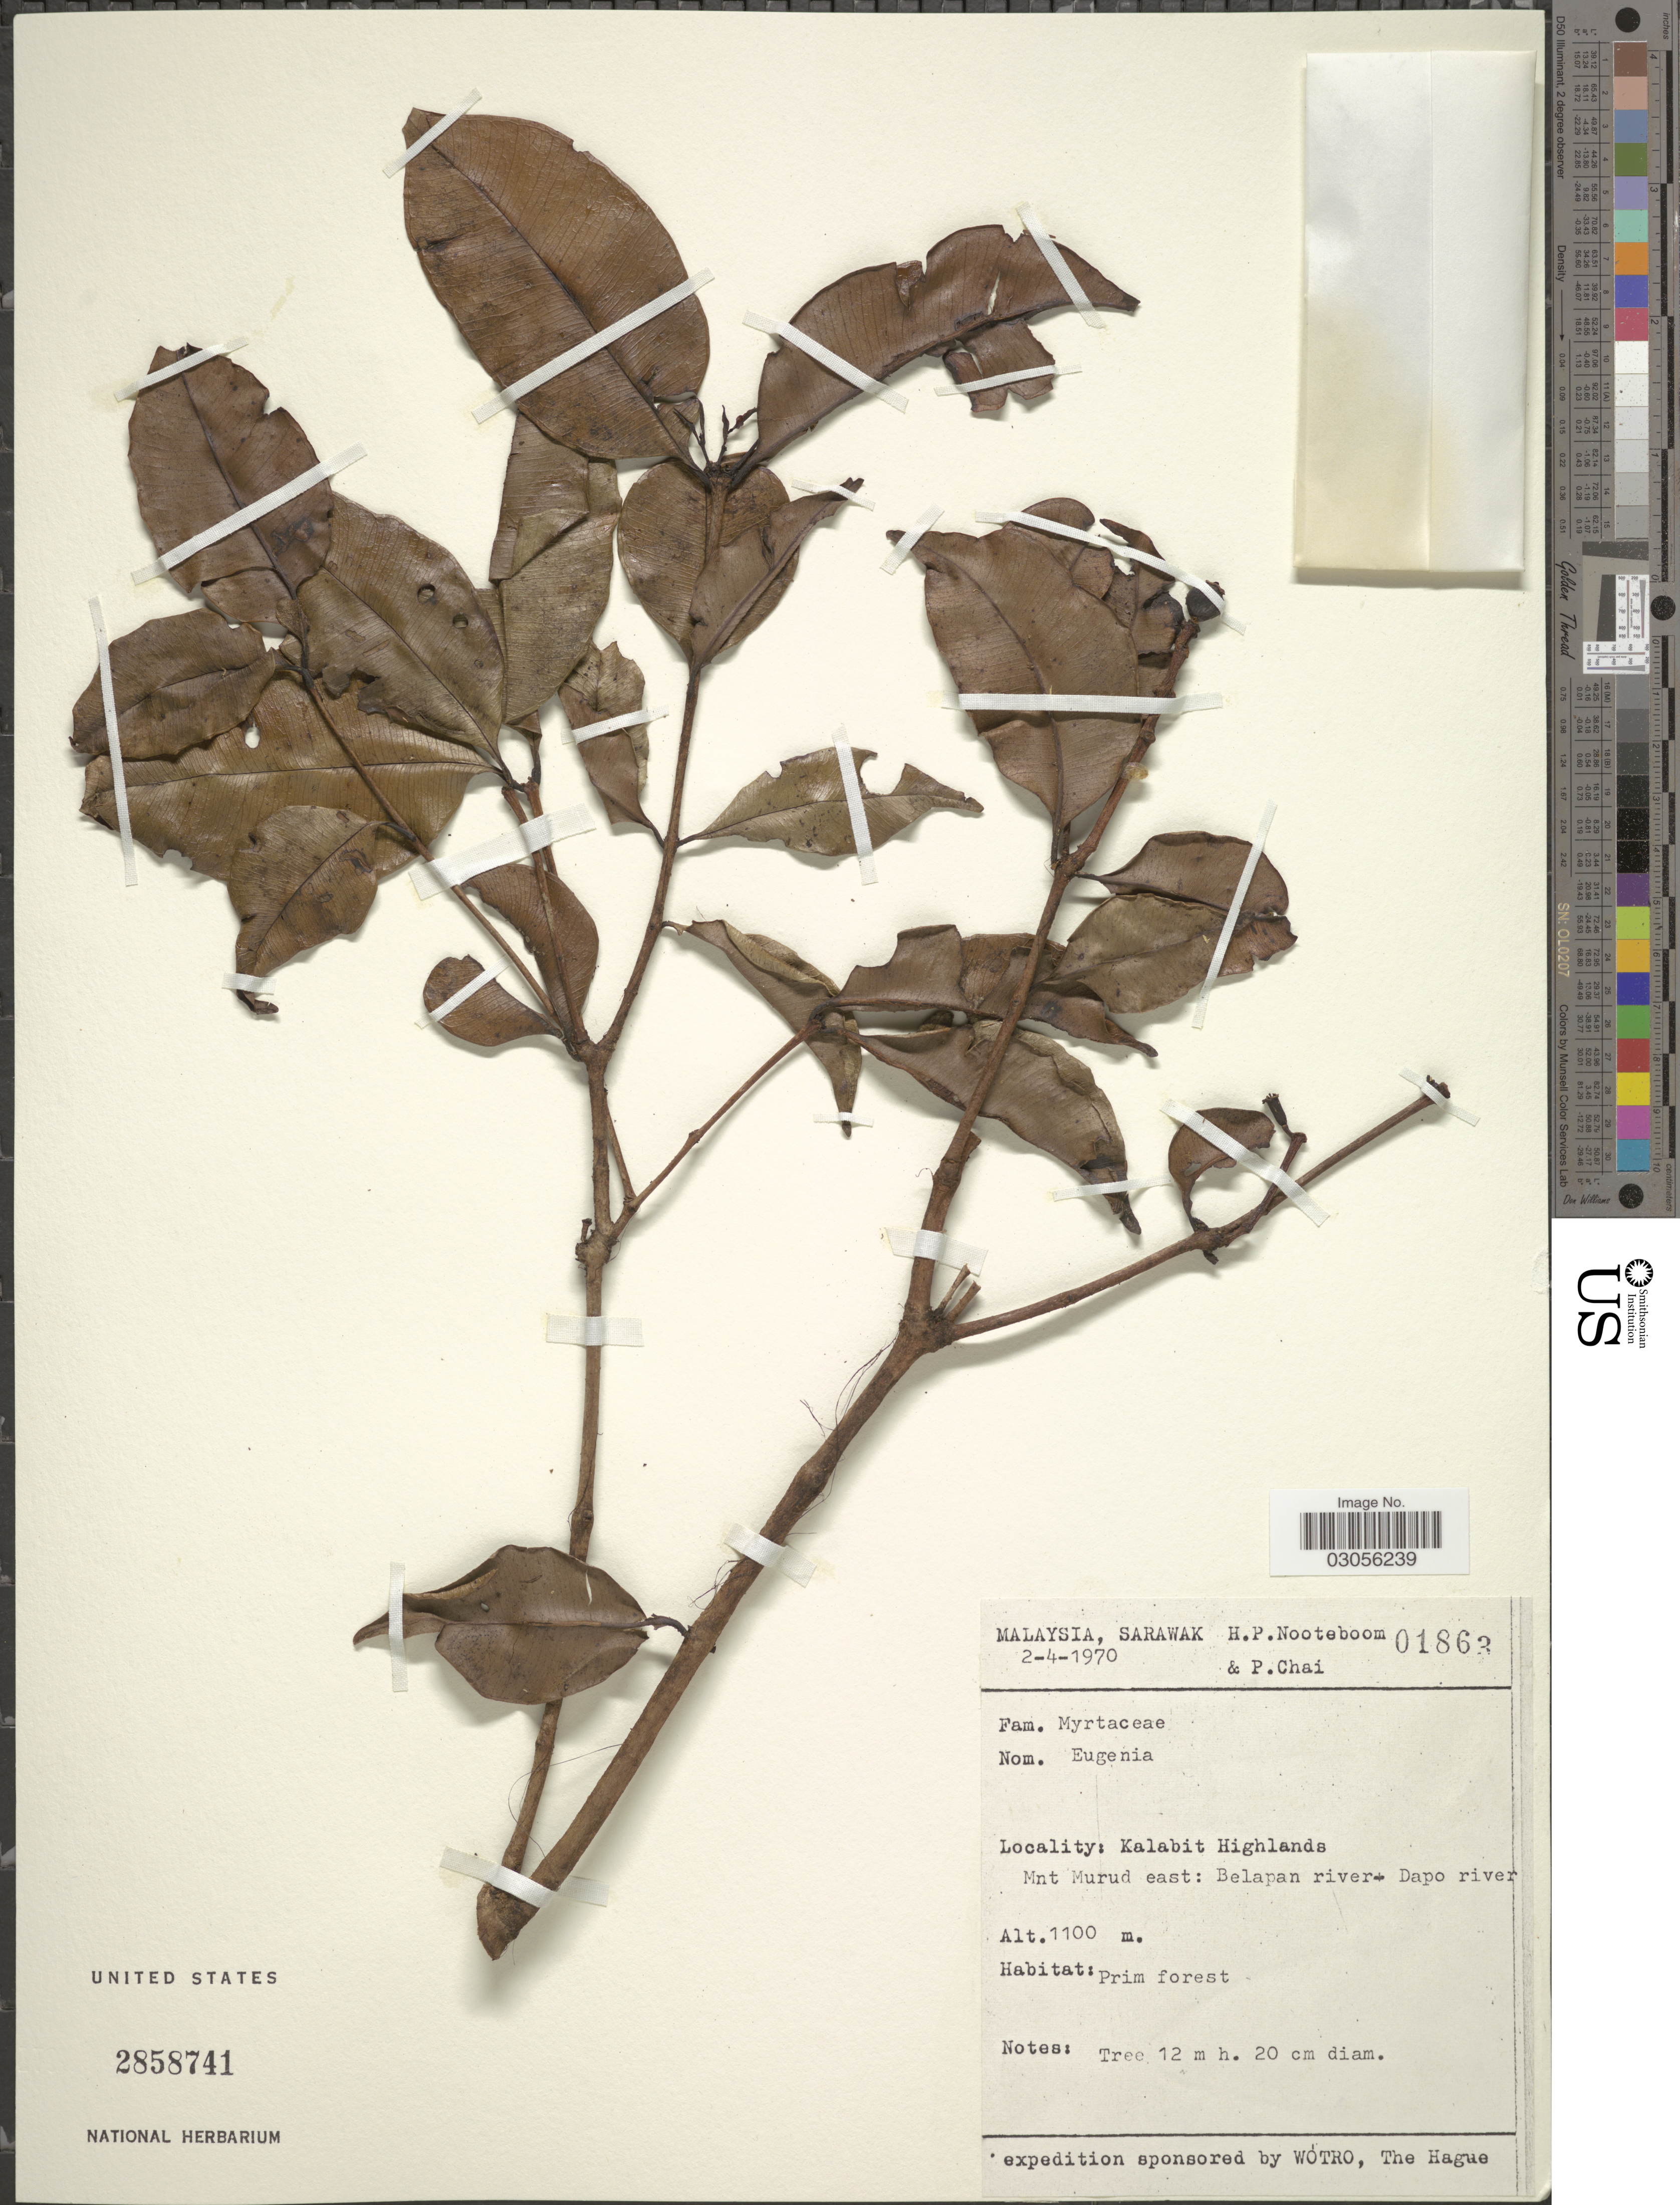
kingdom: Plantae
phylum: Tracheophyta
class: Magnoliopsida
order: Myrtales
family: Myrtaceae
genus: Syzygium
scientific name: Syzygium sp.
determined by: Strong, M. T., (US), Smithsonian Institution - National Museum of Natural History (UNITED STATES)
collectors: H. P. Nooteboom & P. Chai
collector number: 01863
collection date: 1970-04-02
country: Malaysia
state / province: Sarawak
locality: Kalabit Highlands. Bario, Mnt Murud east: Belapan river - Dapo river.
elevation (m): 1100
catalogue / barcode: US 2858741